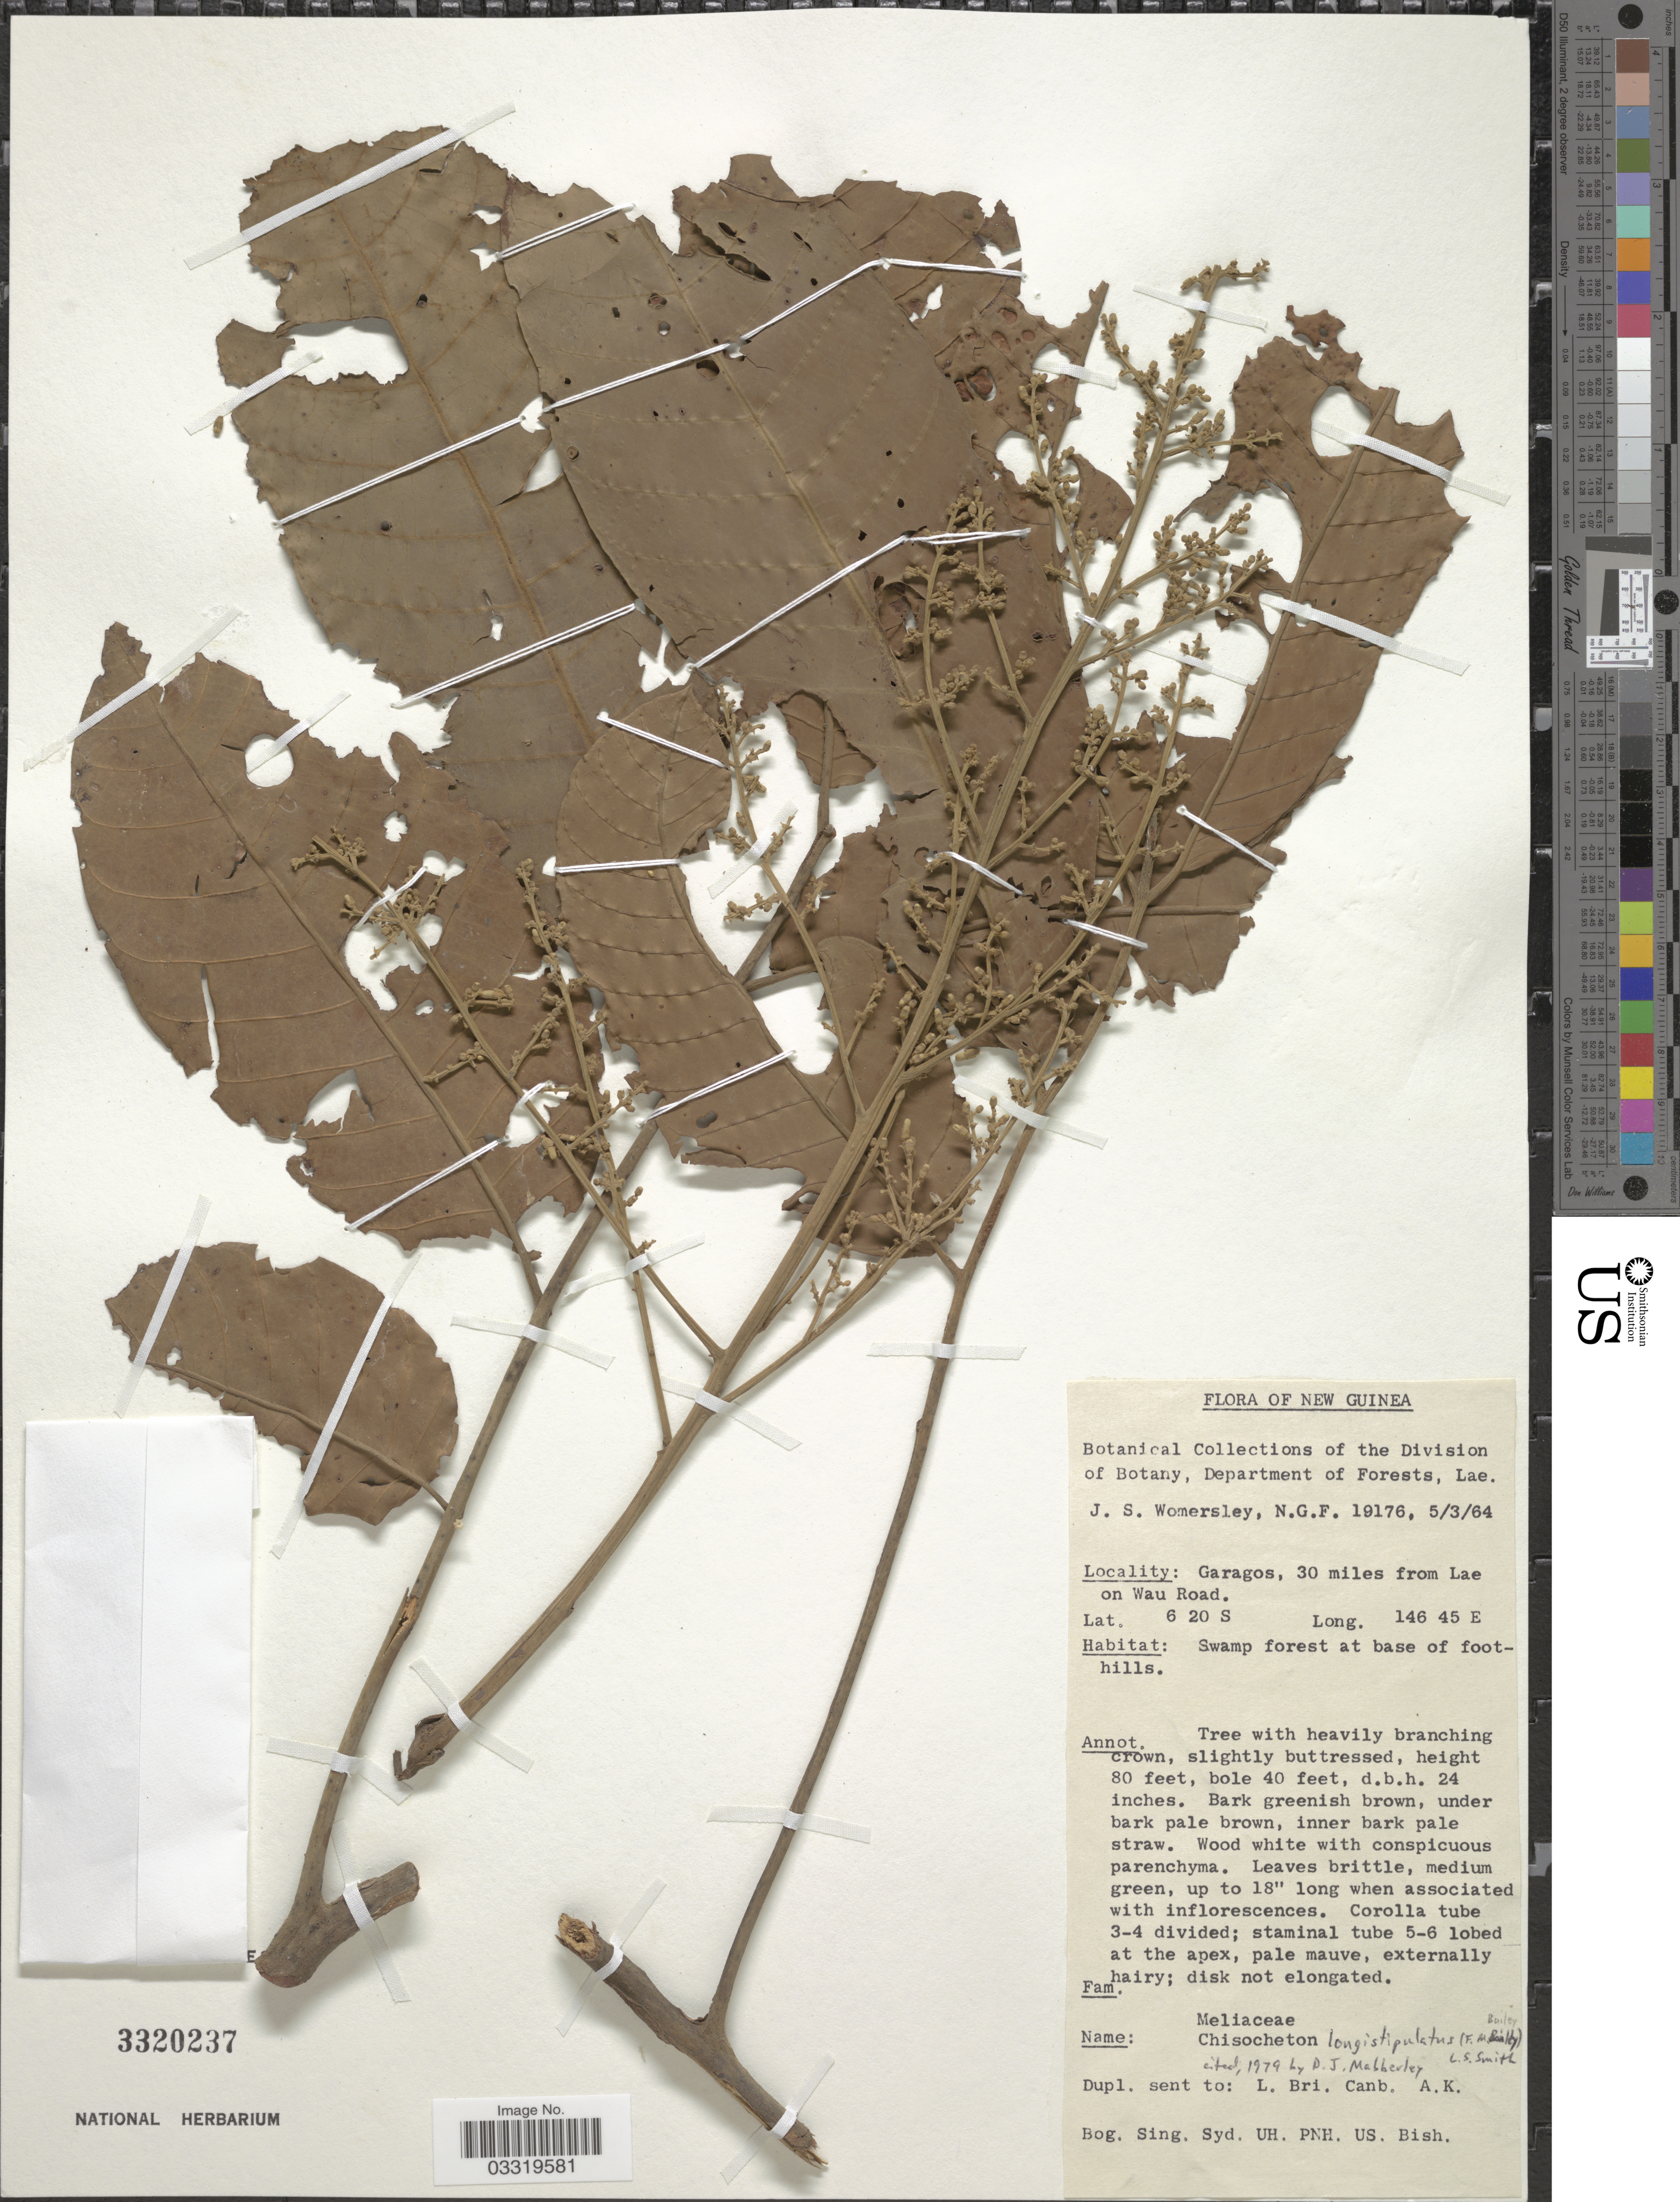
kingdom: Plantae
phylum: Tracheophyta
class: Magnoliopsida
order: Sapindales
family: Meliaceae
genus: Chisocheton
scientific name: Chisocheton longistipitatus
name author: (F.M. Bailey) L.S. Sm.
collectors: J. S. Womersley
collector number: NGF19176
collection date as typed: Transcribed d/m/y: 5/3/64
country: Papua New Guinea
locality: New Guinea. Garagos, 30 miles from Lae on Wau Road.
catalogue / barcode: US 3320237